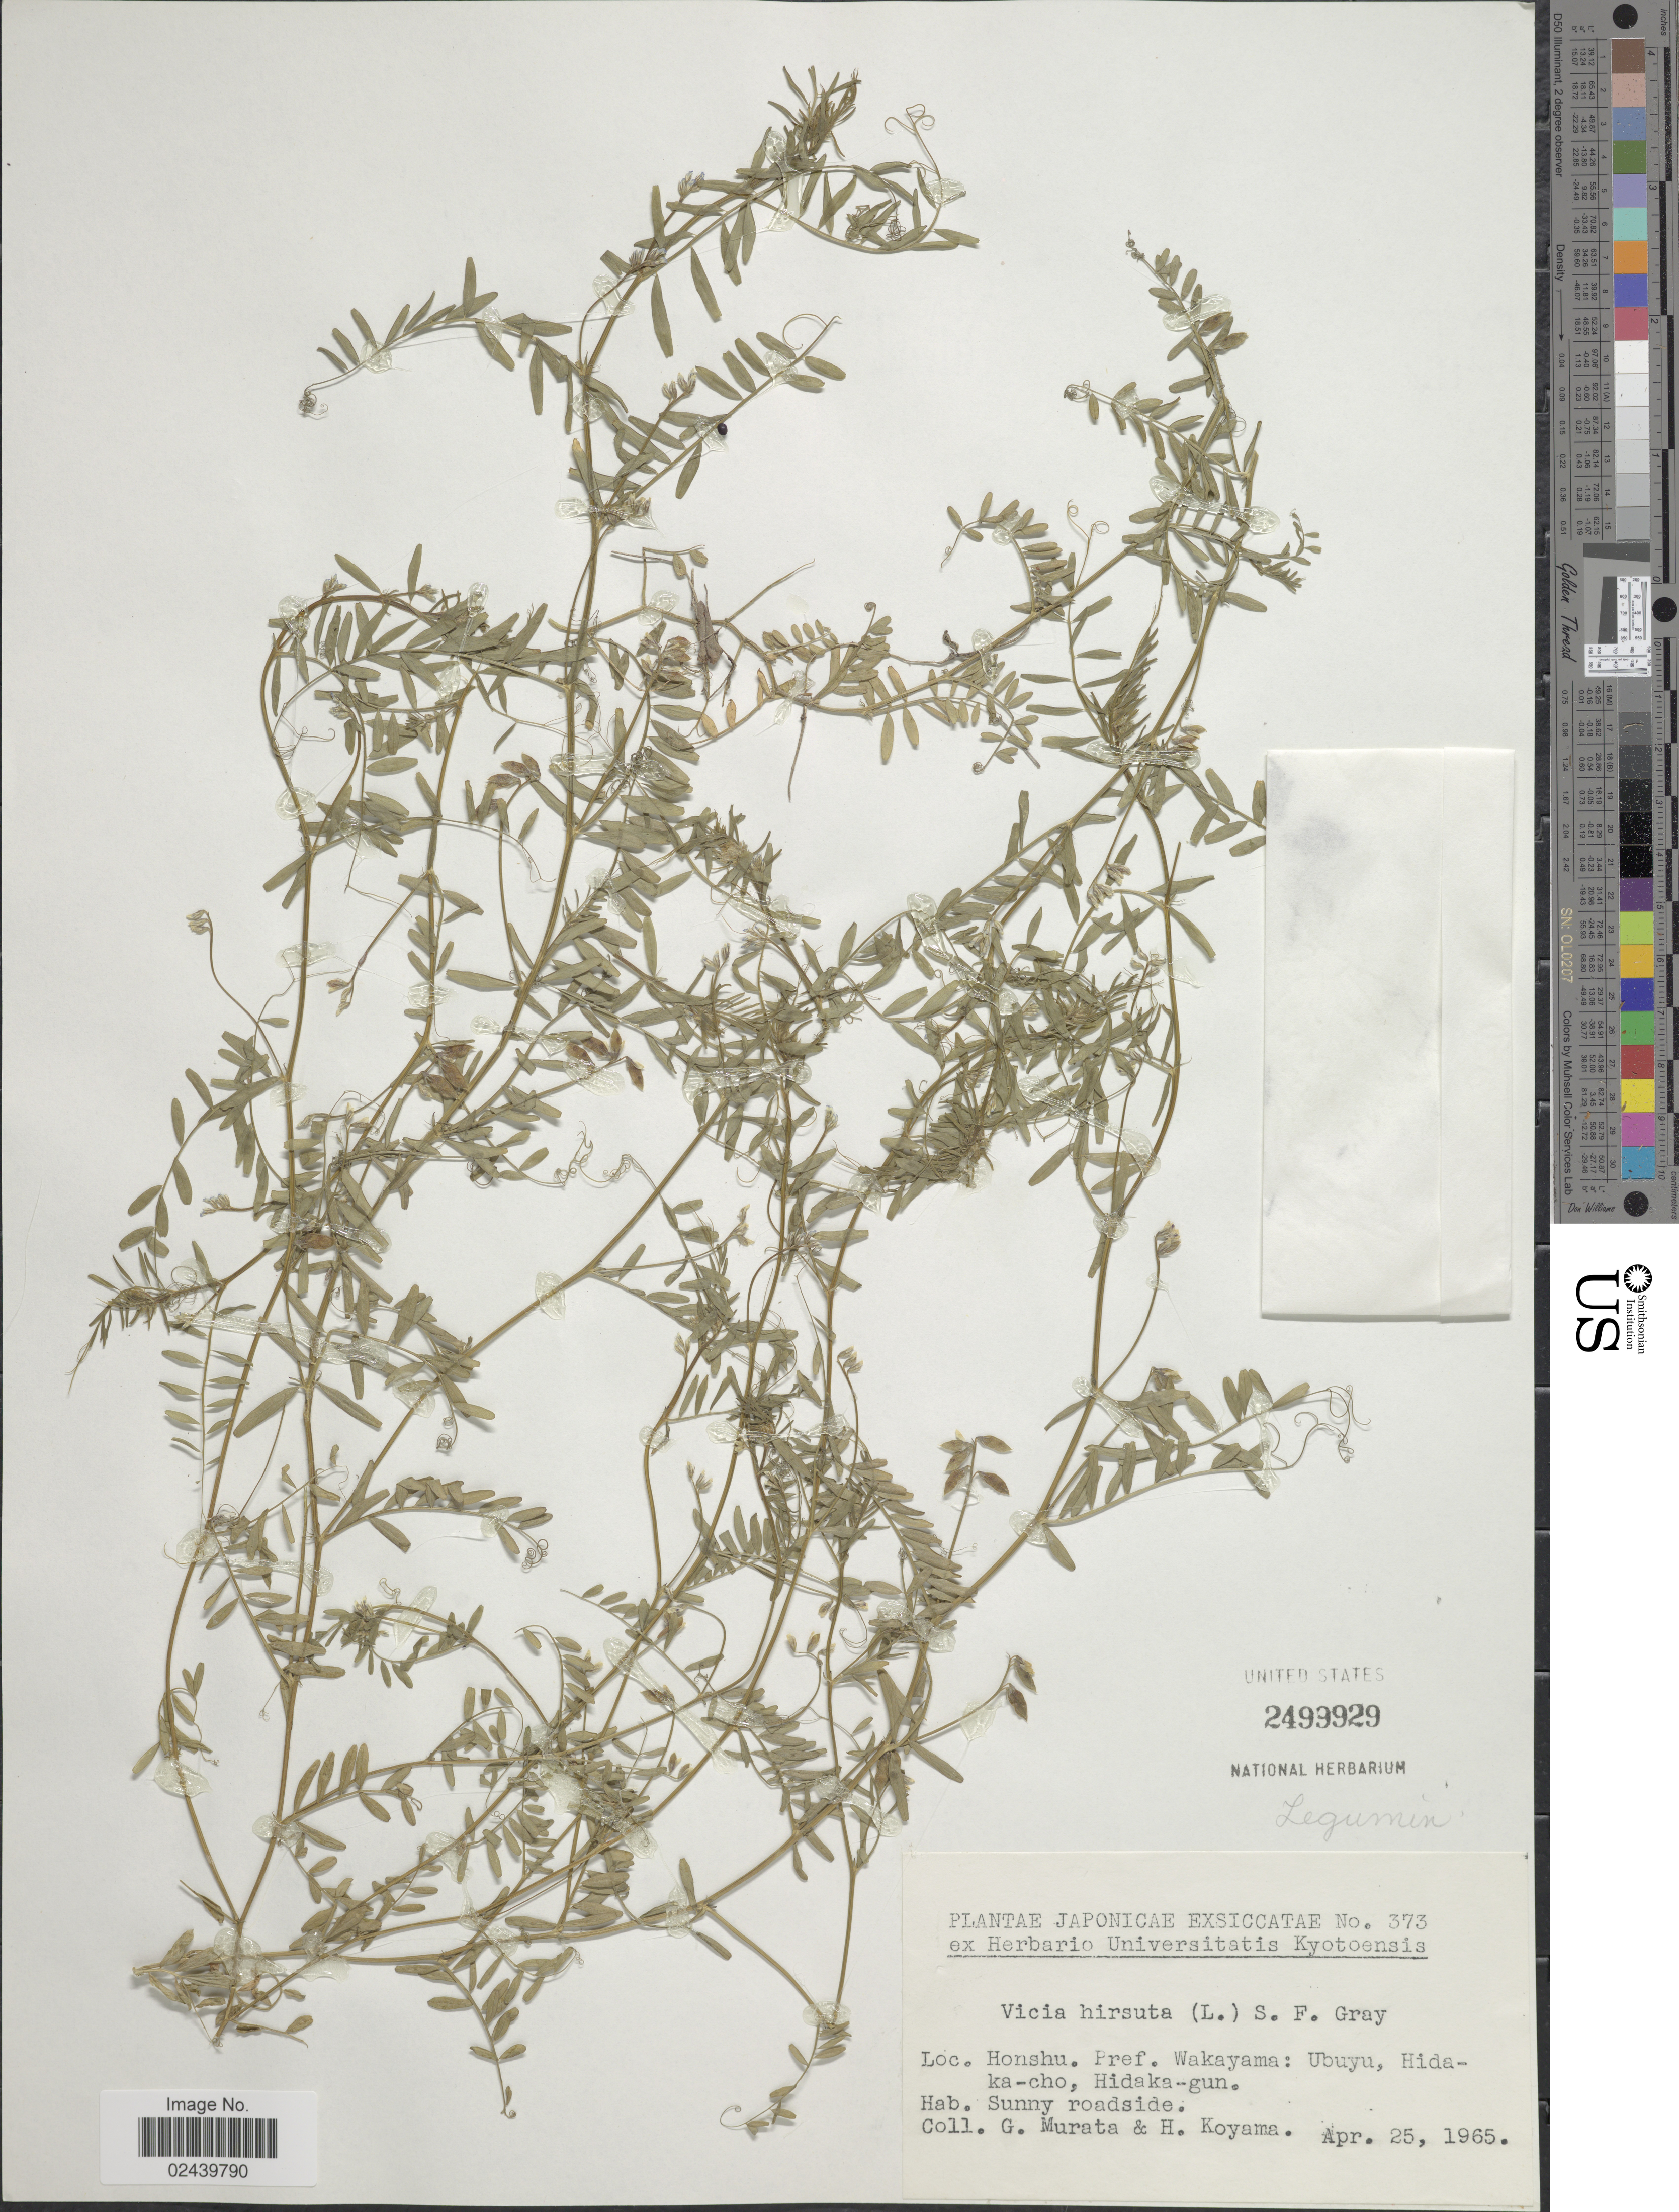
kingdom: Plantae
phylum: Tracheophyta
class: Magnoliopsida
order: Fabales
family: Fabaceae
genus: Vicia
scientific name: Vicia hirsuta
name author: (L.) A. Gray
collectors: G. Murata & H. Koyama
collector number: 373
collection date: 1965-04-25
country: Japan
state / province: Wakayama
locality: Honshu. Ubuya, Hidaka-cho, Hidaka-gun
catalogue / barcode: US 2499929